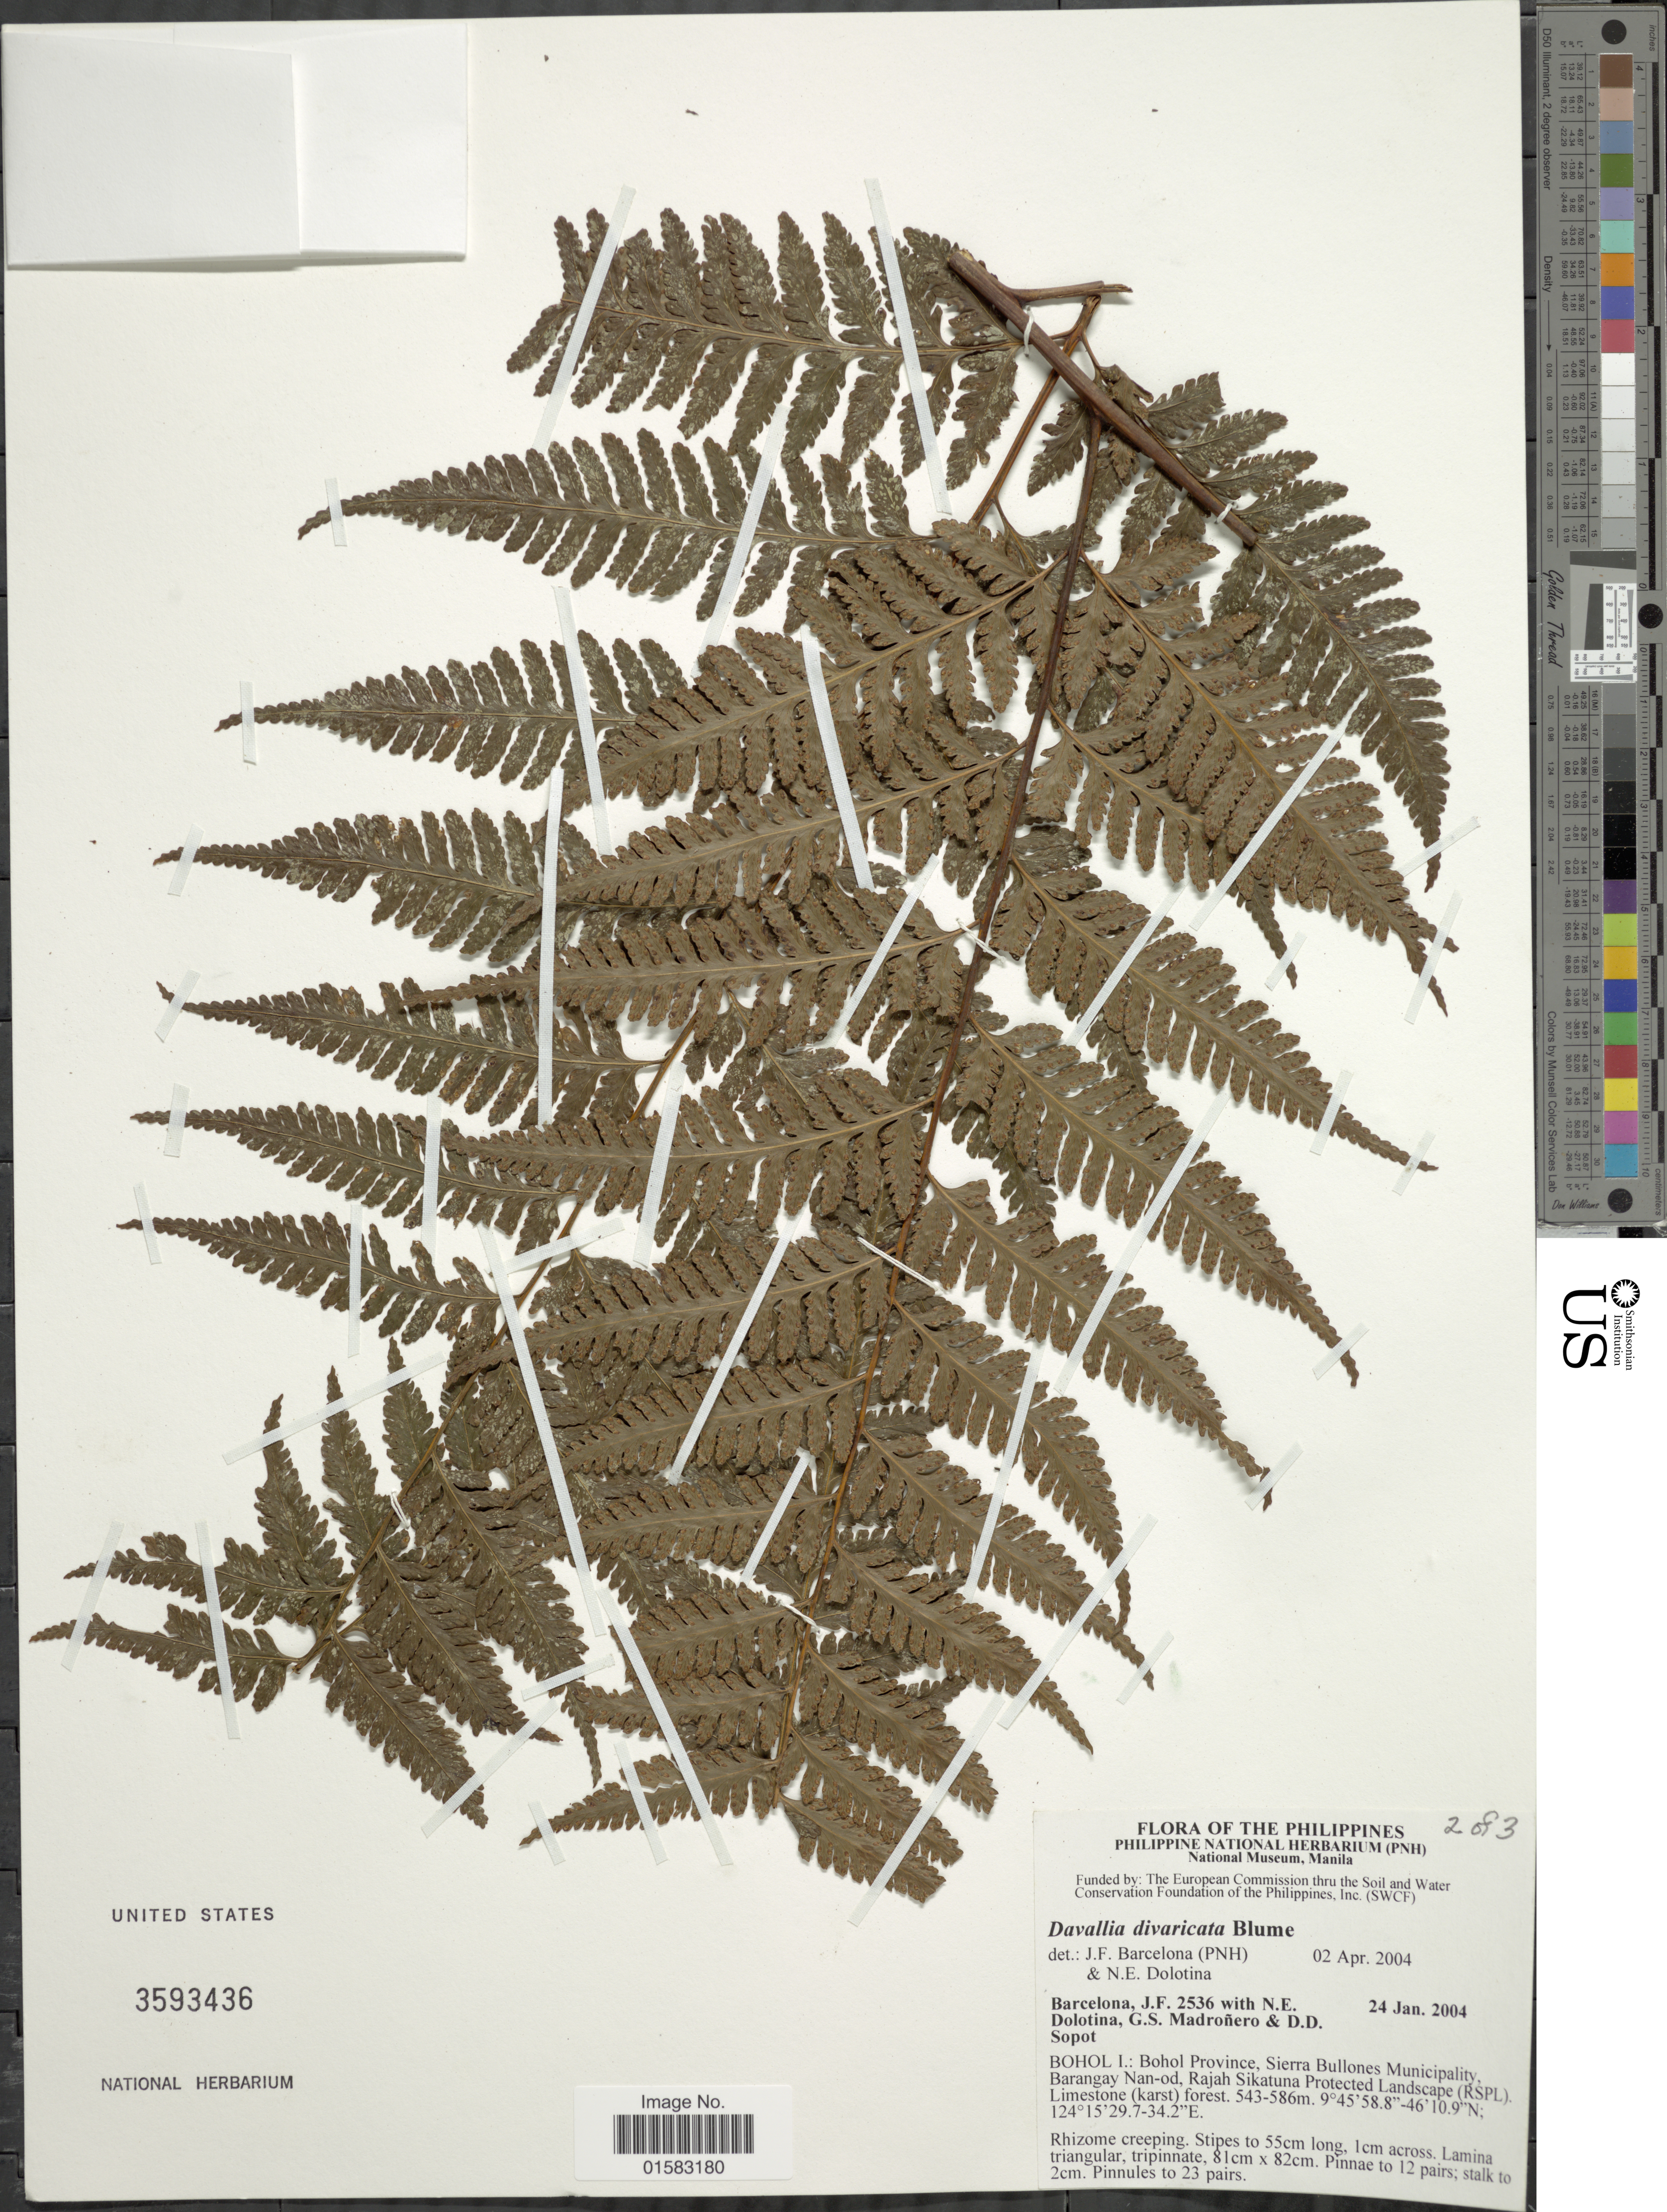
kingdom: Plantae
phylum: Tracheophyta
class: Polypodiopsida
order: Polypodiales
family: Davalliaceae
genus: Davallia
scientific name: Davallia divaricata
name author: Blume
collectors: J. F. Barcelona, N. Dolotina, G. Madroñero & D. Sopot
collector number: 2536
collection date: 2004-01-24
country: Philippines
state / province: Central Visayas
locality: Bohol Province, Sierra Bullones Municipality, Barangay Nan-od, Rajah Sikatuna Protected Lanscape (RSLP)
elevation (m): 543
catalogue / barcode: US 3593436